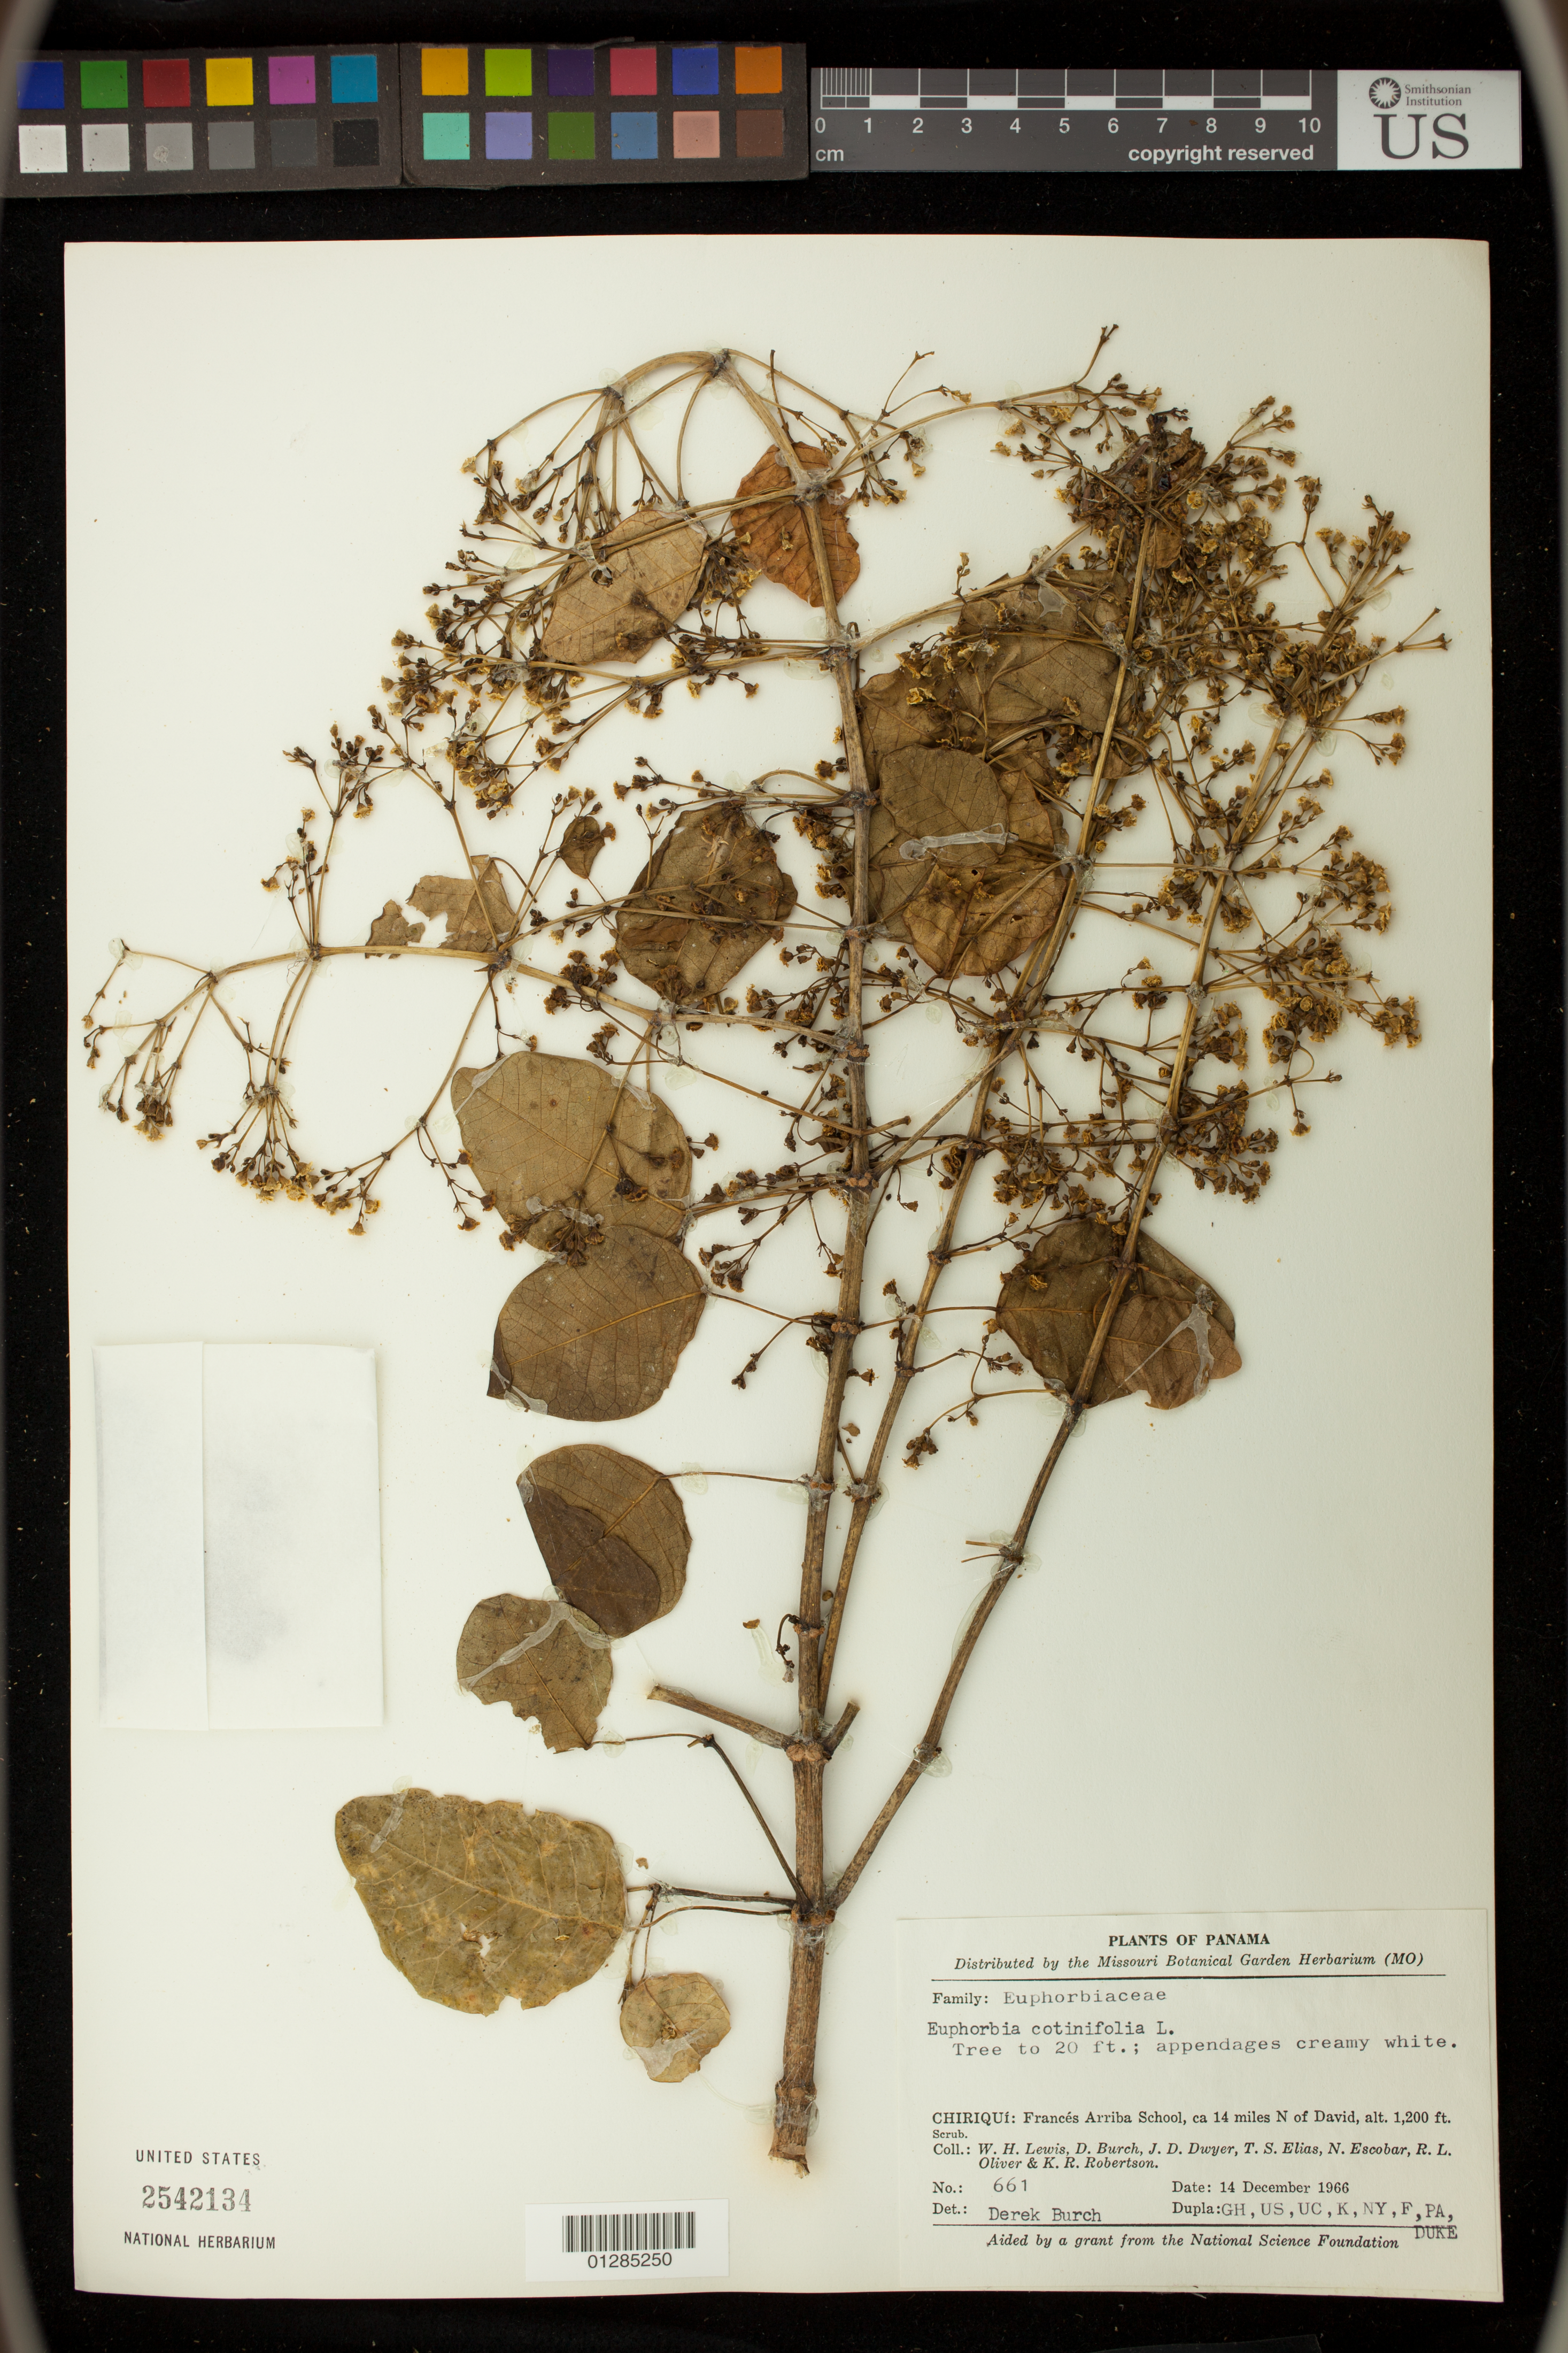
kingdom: Plantae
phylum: Tracheophyta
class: Magnoliopsida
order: Malpighiales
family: Euphorbiaceae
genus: Euphorbia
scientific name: Euphorbia cotinifolia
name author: L.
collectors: W. H. Lewis, D. Burch, J. D. Dwyer, T. S. Elias, N. Escobar, R. Oliver & K. R. Robertson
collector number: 661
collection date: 1966-12-14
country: Panama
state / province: Chiriqui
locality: Frances Arriba School, ca 14 miles N of David.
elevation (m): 366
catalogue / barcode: US 2542134